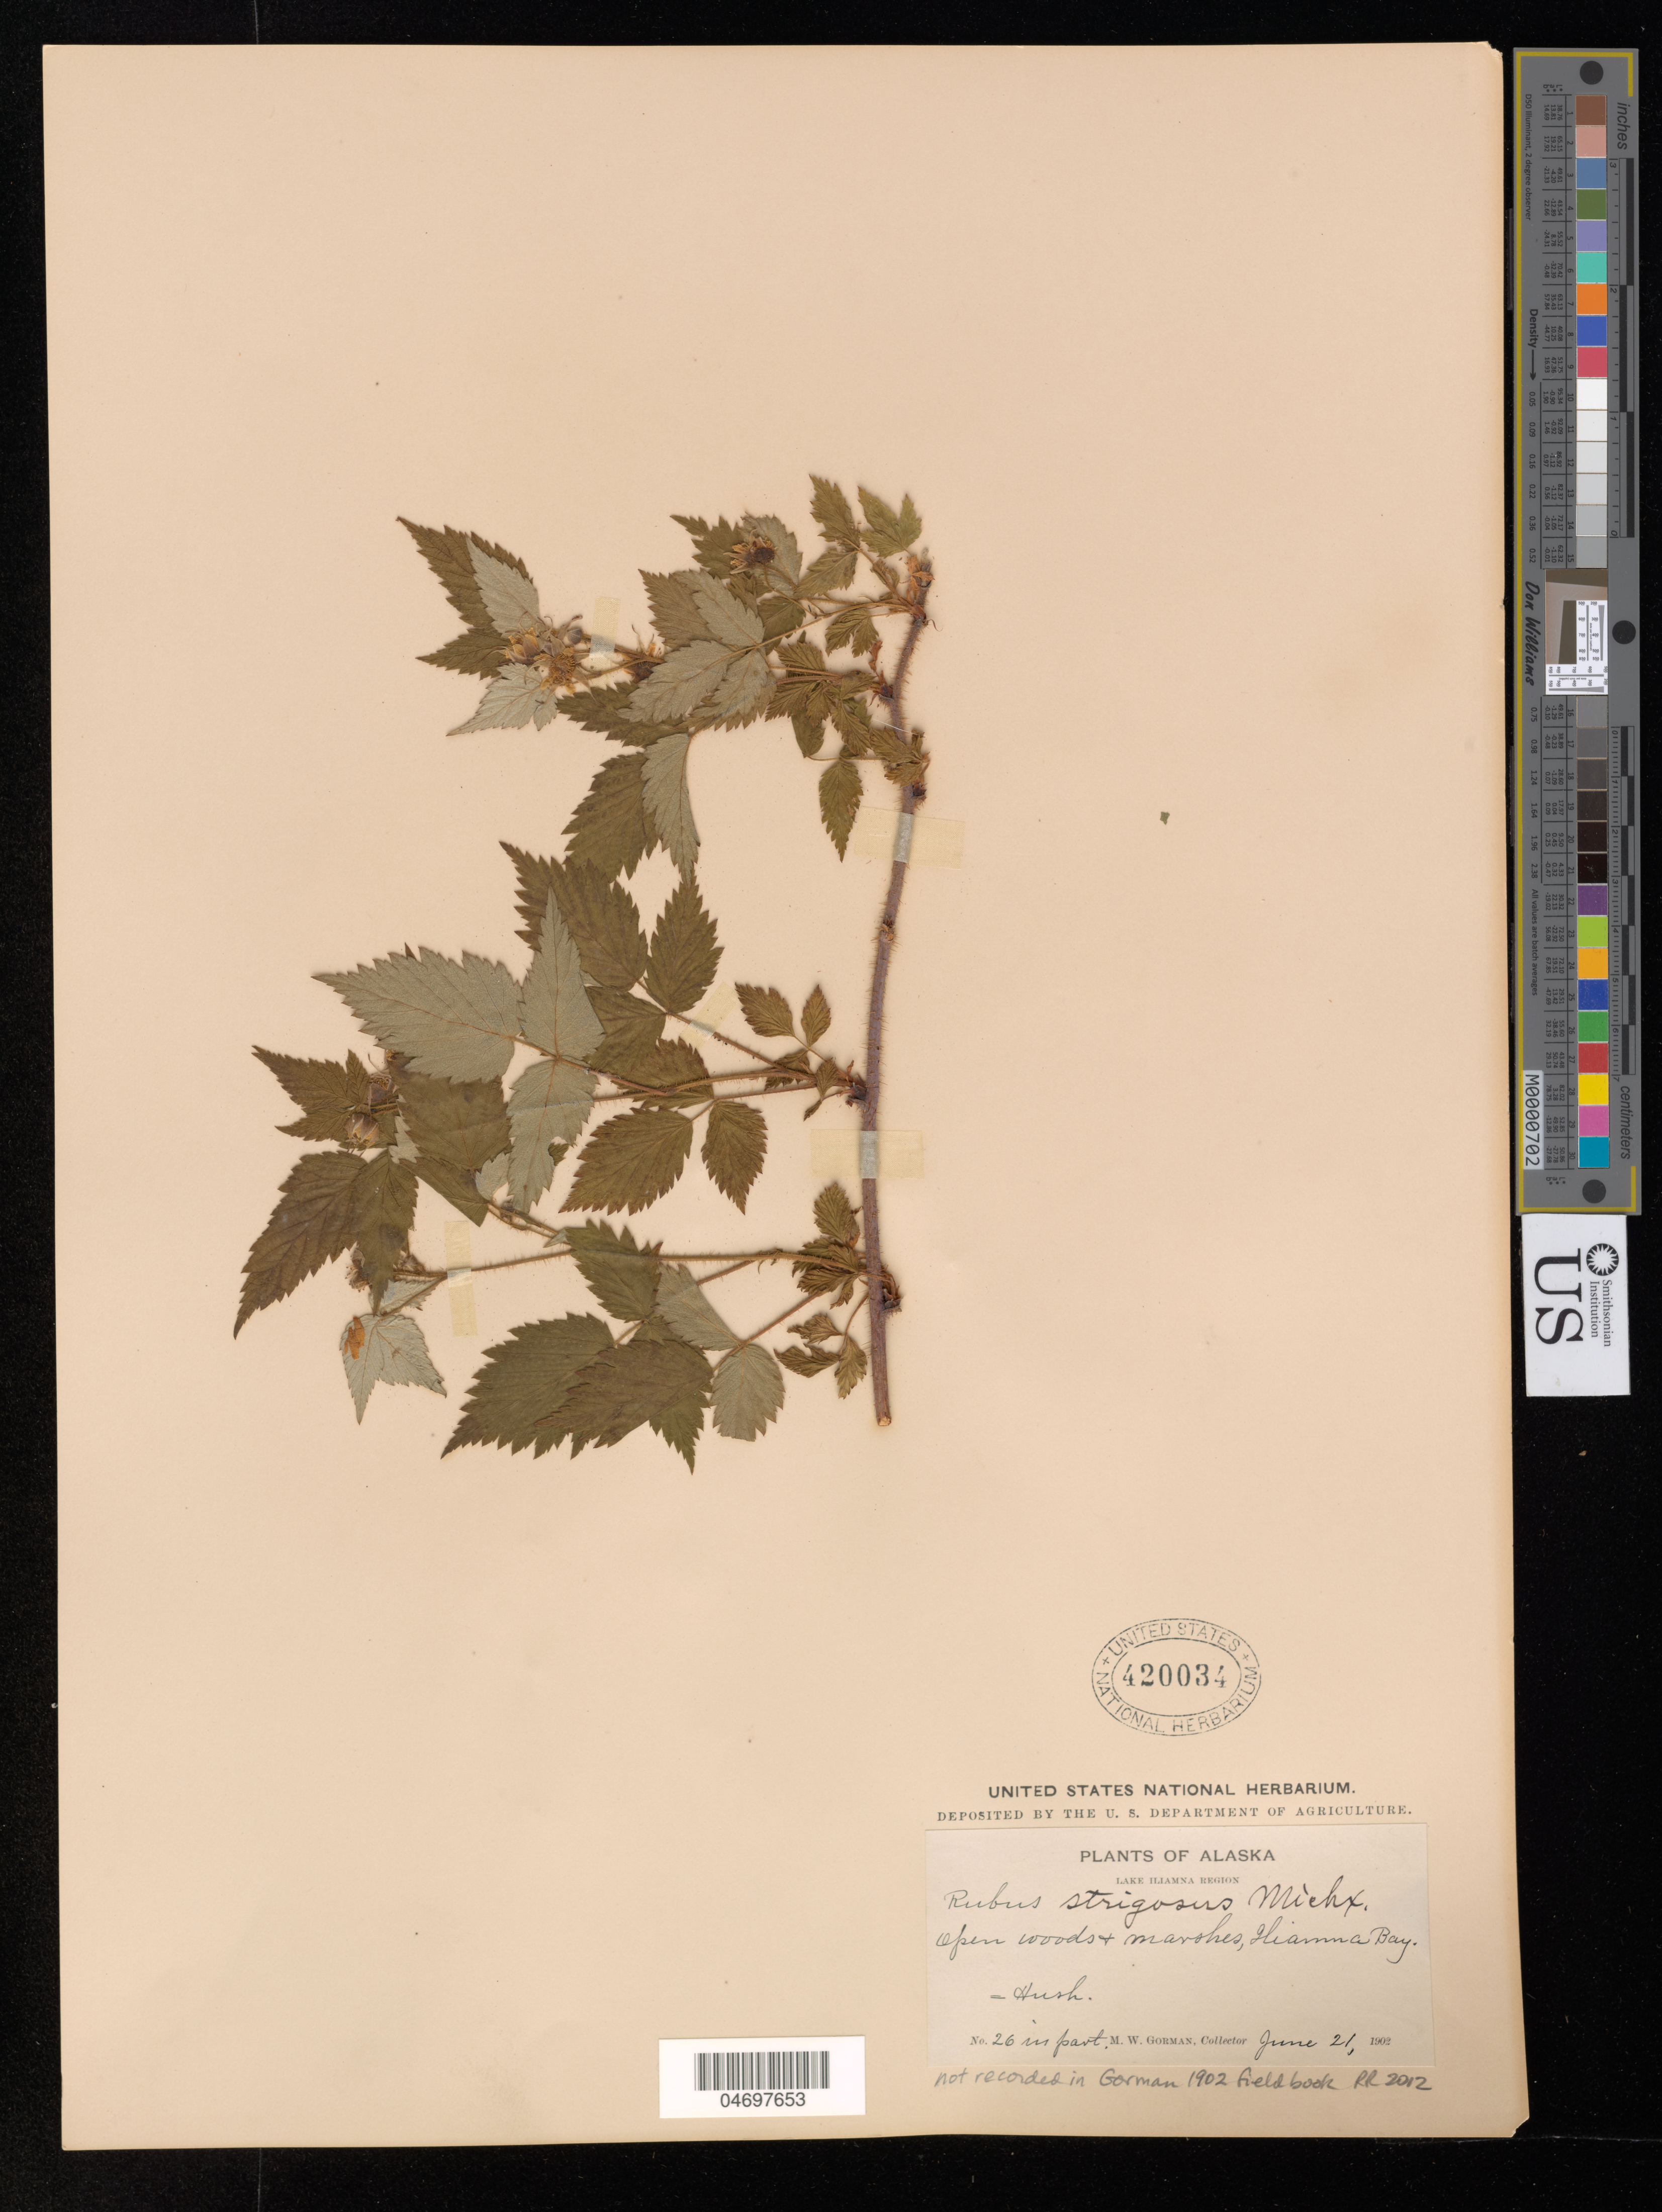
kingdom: Plantae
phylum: Tracheophyta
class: Magnoliopsida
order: Rosales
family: Rosaceae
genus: Rubus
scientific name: Rubus strigosus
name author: Michx.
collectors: M. W. Gorman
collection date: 1902-06-21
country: United States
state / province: Alaska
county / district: Lake and Peninsula Borough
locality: Lake Iliamna Region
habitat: Open woods and marches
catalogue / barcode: US 420034